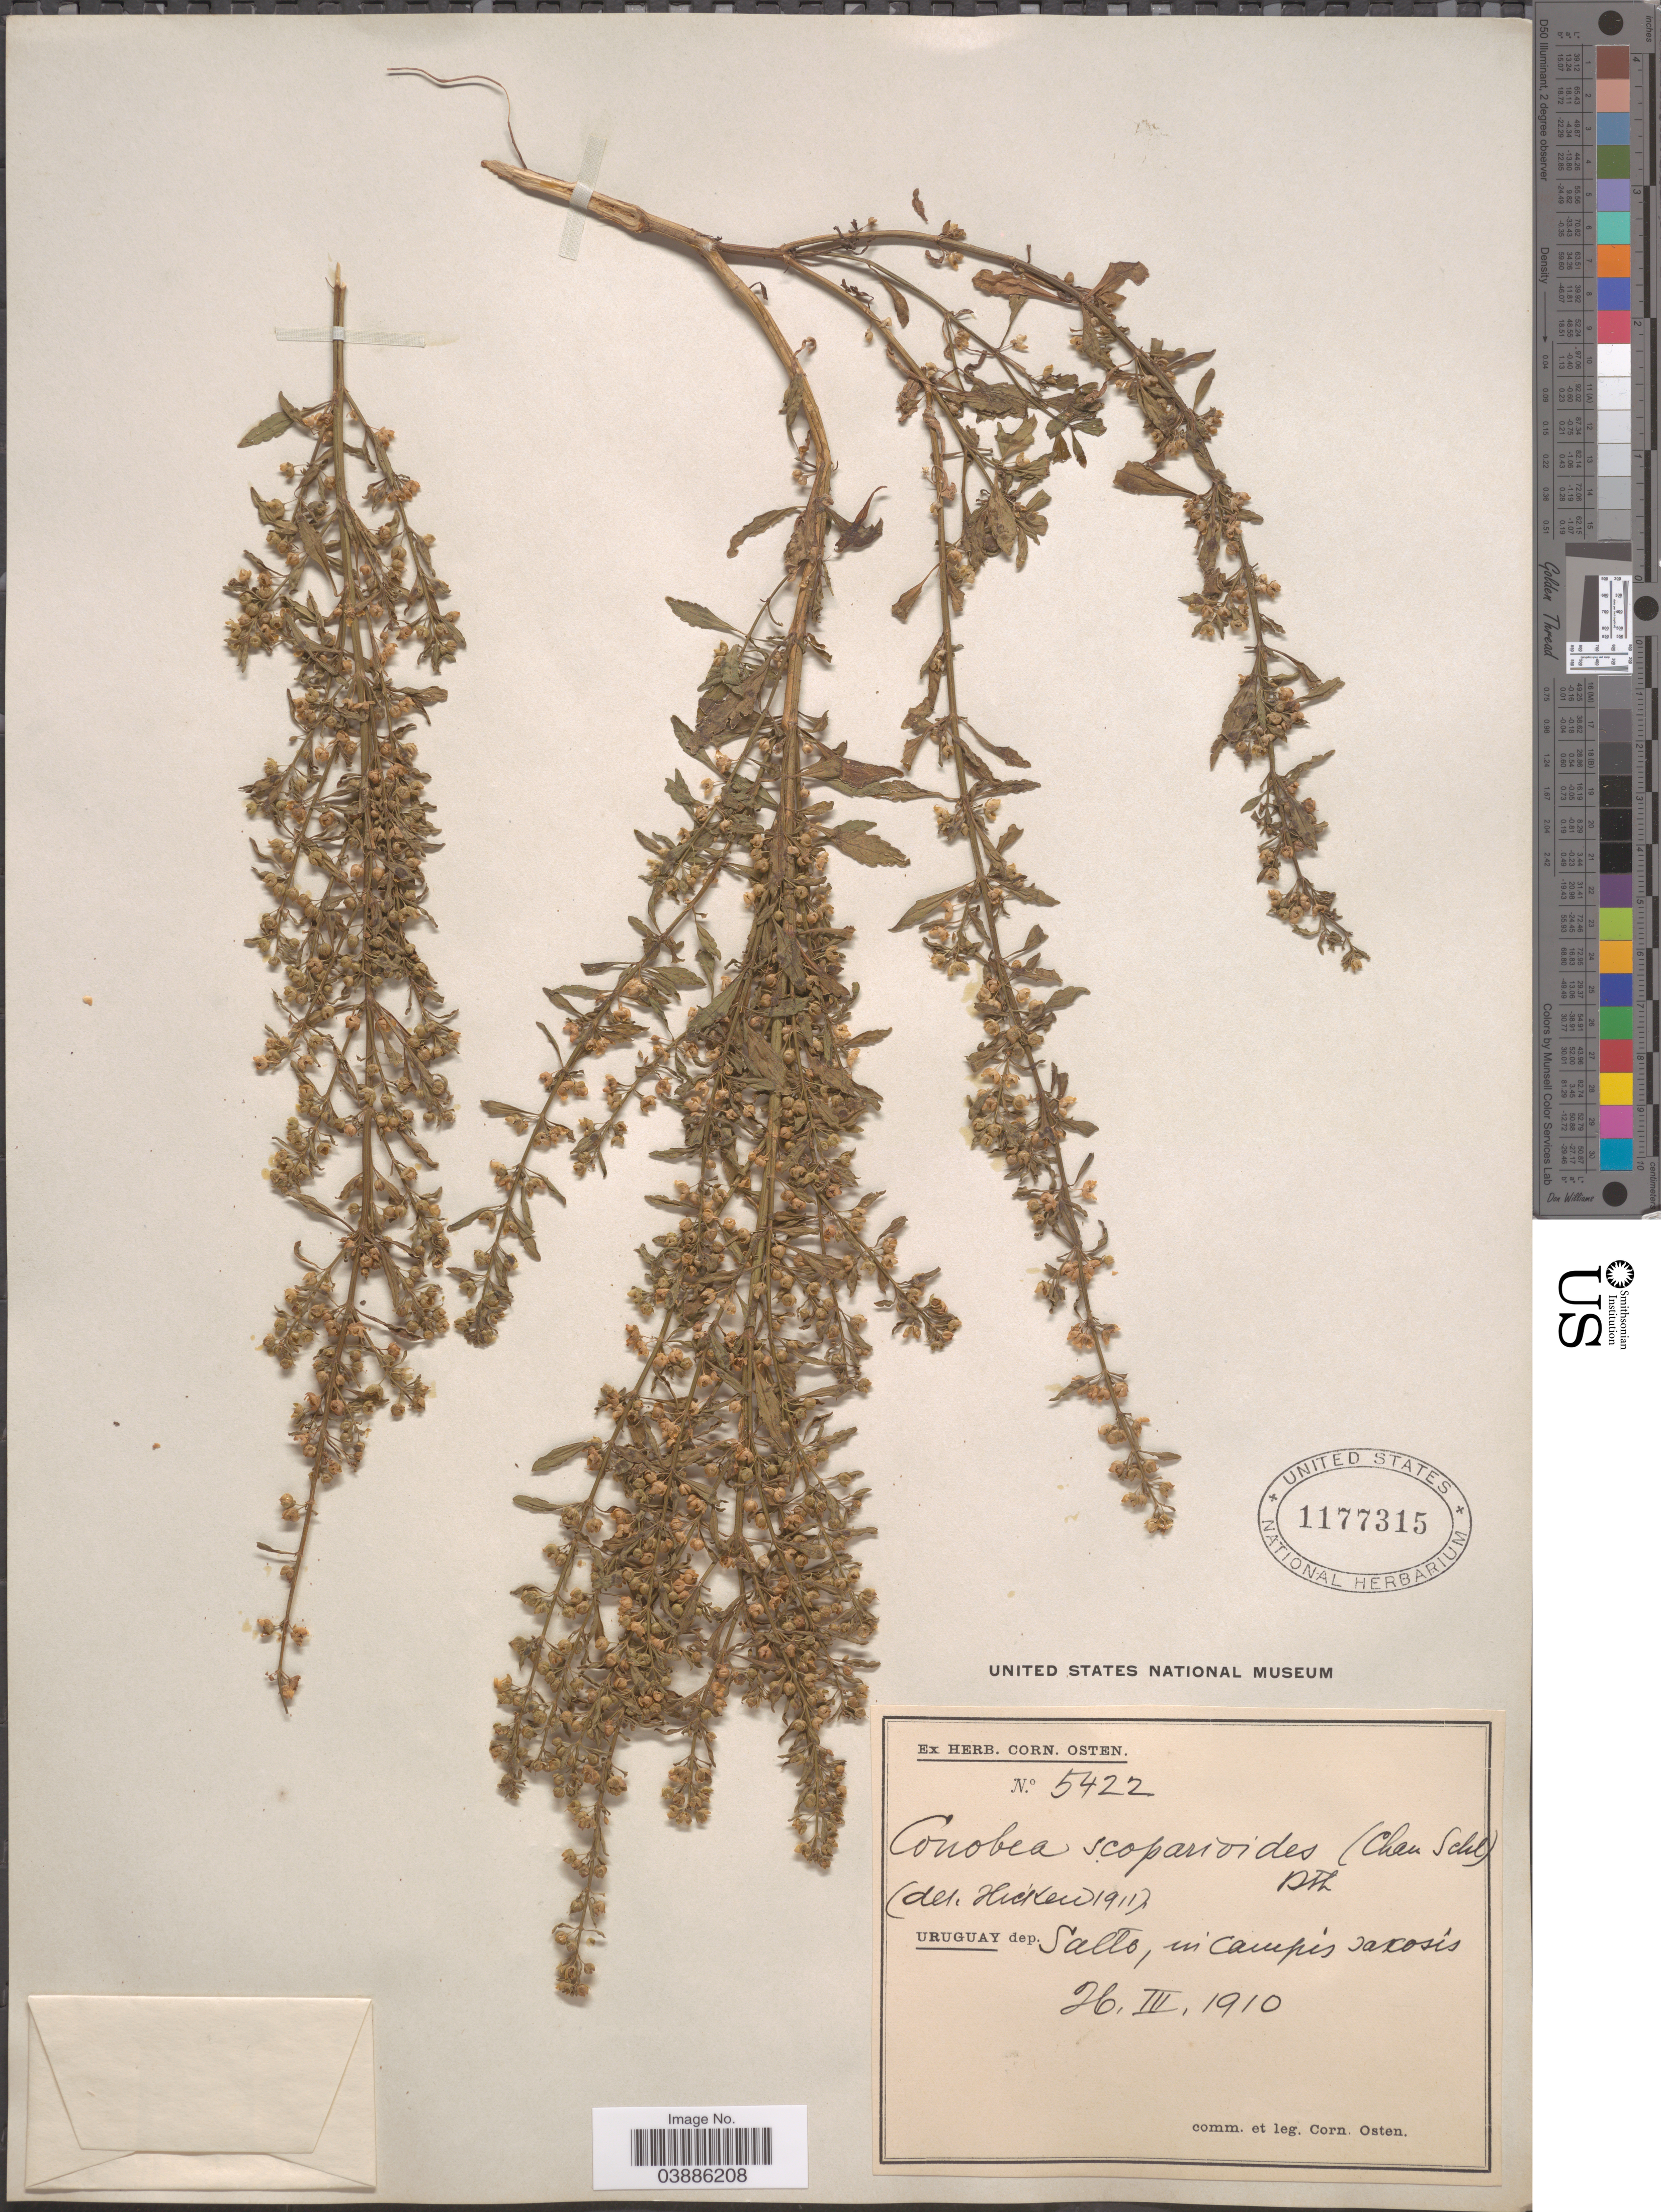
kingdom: Plantae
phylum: Tracheophyta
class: Magnoliopsida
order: Lamiales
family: Plantaginaceae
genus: Scoparia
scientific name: Scoparia dulcis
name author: L.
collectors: C. Osten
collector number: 5422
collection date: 1910-03-26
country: Uruguay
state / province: Salto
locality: Dep. Salto, in campis saxosis.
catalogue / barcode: US 1177315